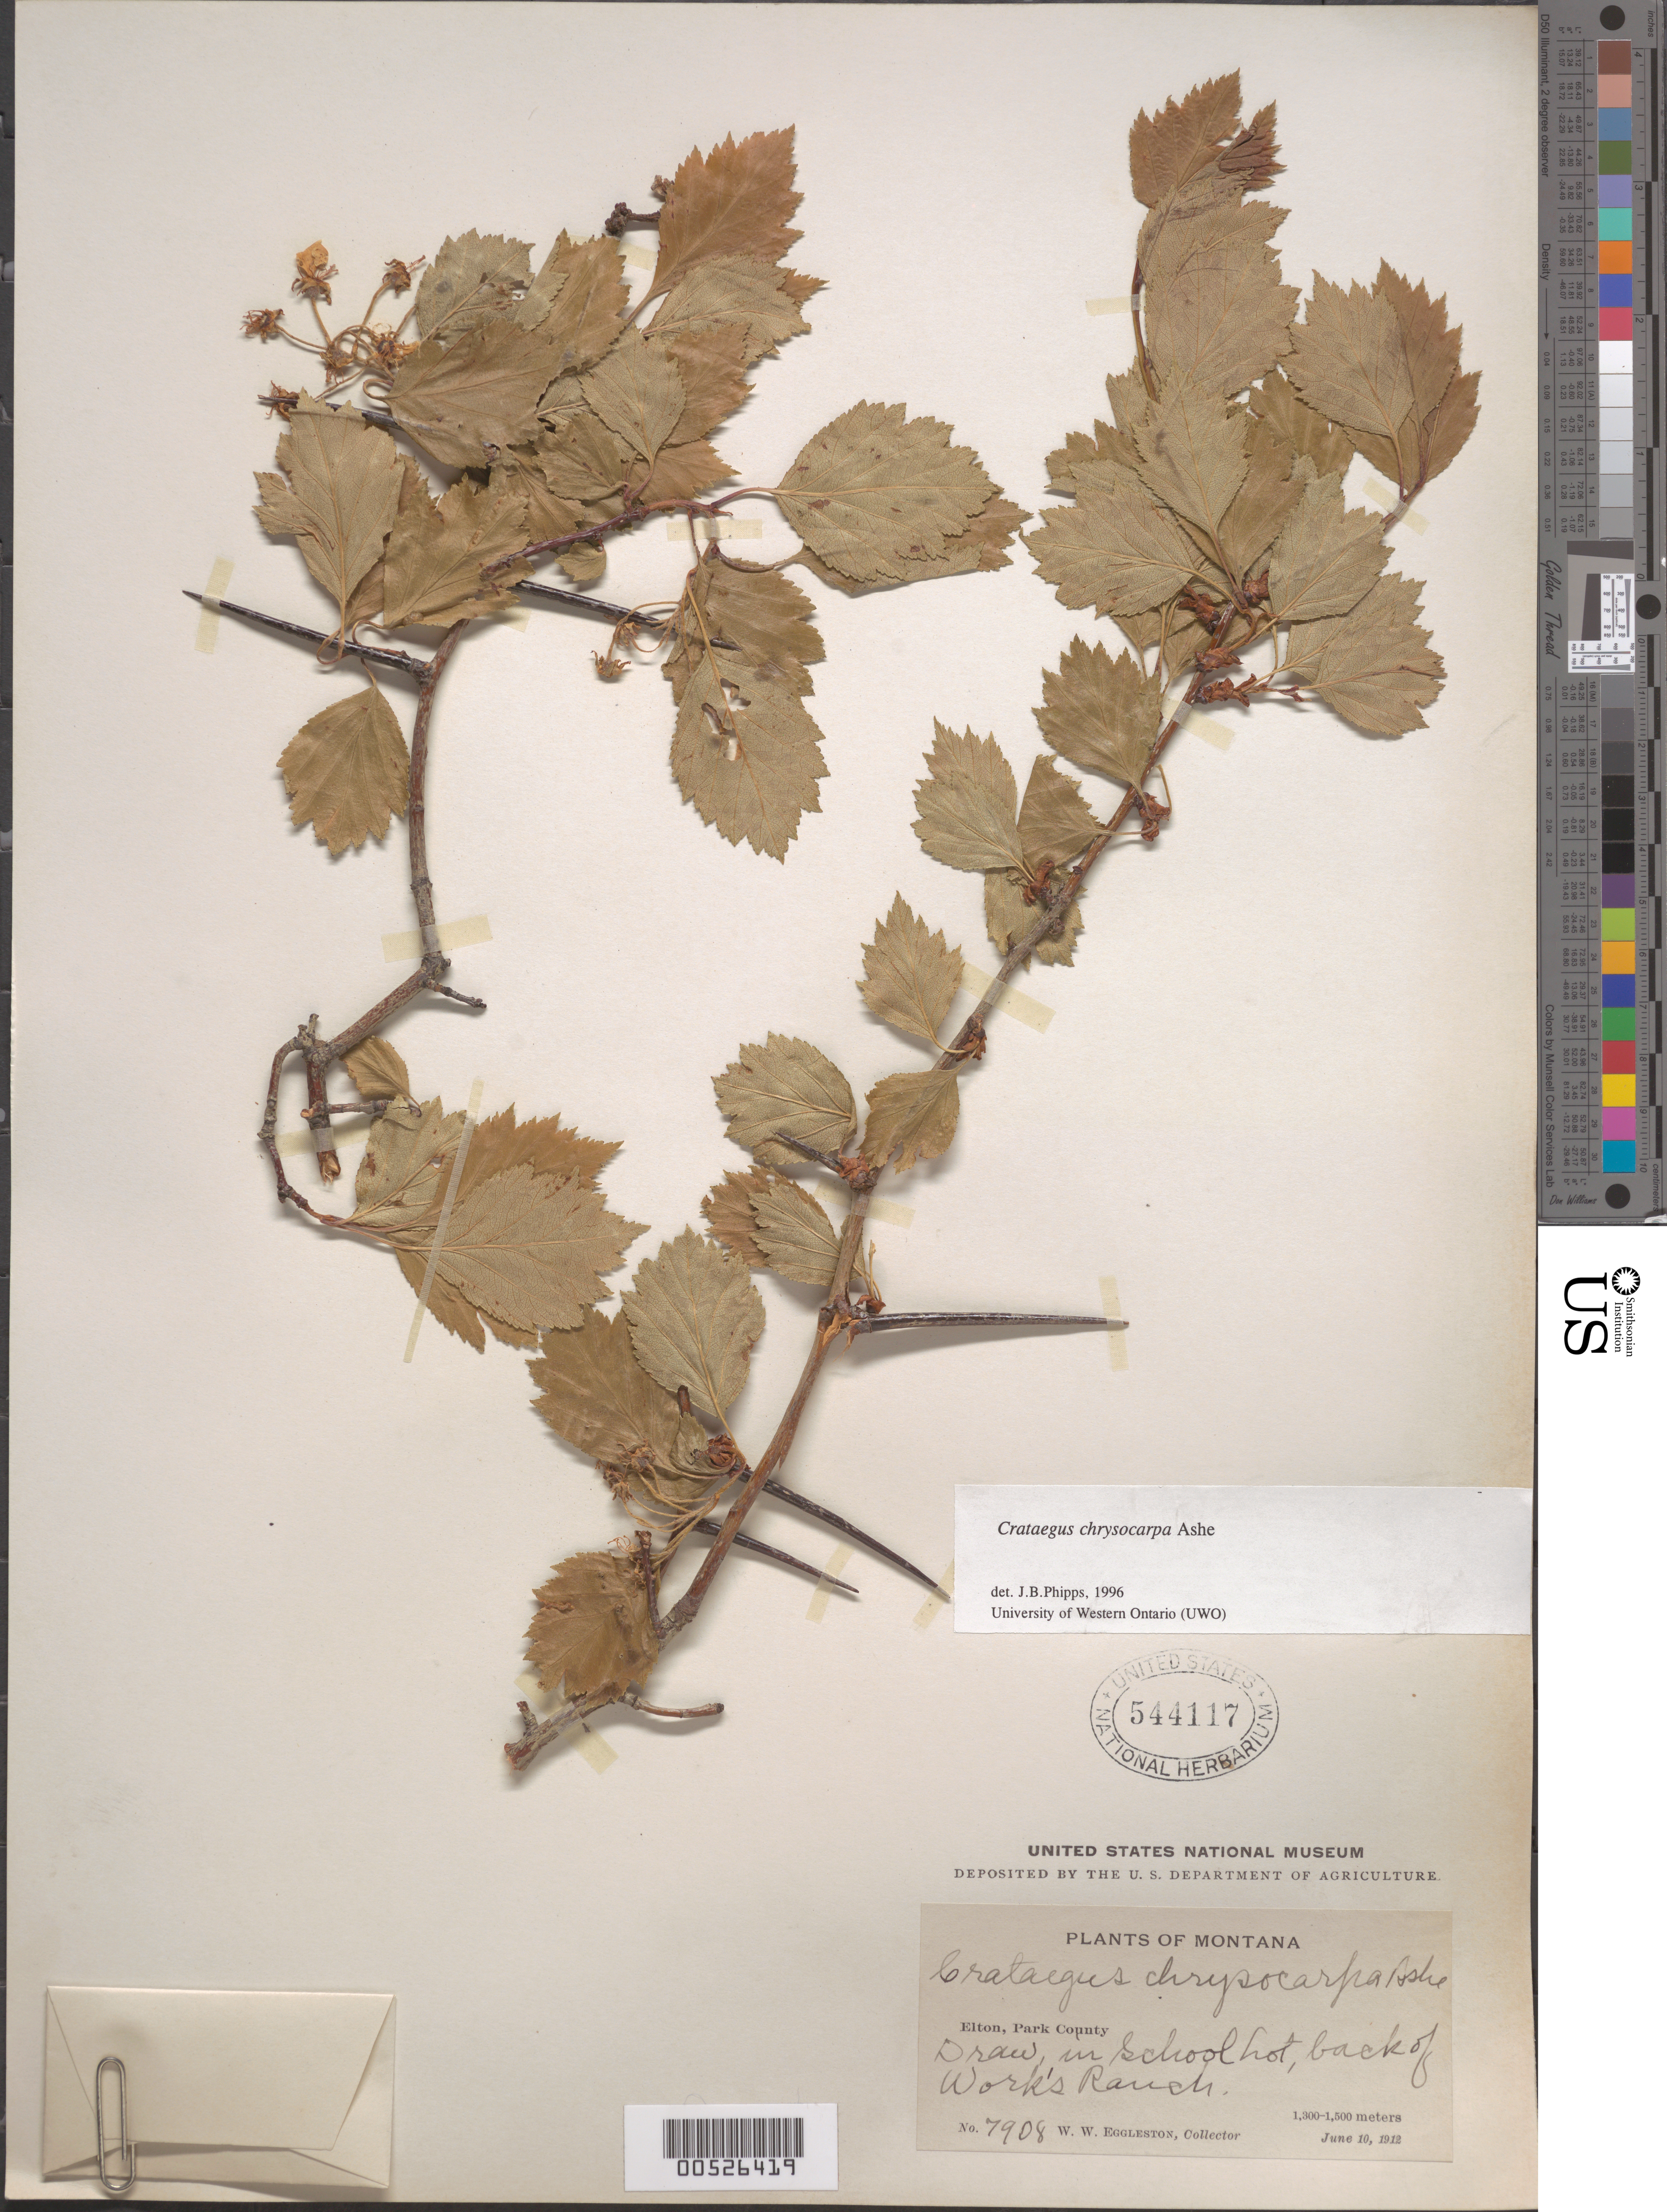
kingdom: Plantae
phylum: Tracheophyta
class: Magnoliopsida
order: Rosales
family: Rosaceae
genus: Crataegus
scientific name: Crataegus chrysocarpa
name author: Ashe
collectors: W. W. Eggleston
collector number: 7908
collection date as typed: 10 Jun 1912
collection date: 1912-06-10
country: United States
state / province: Montana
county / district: Park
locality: In school lot back of Work's Ranch, Elton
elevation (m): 1300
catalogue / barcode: US 544117